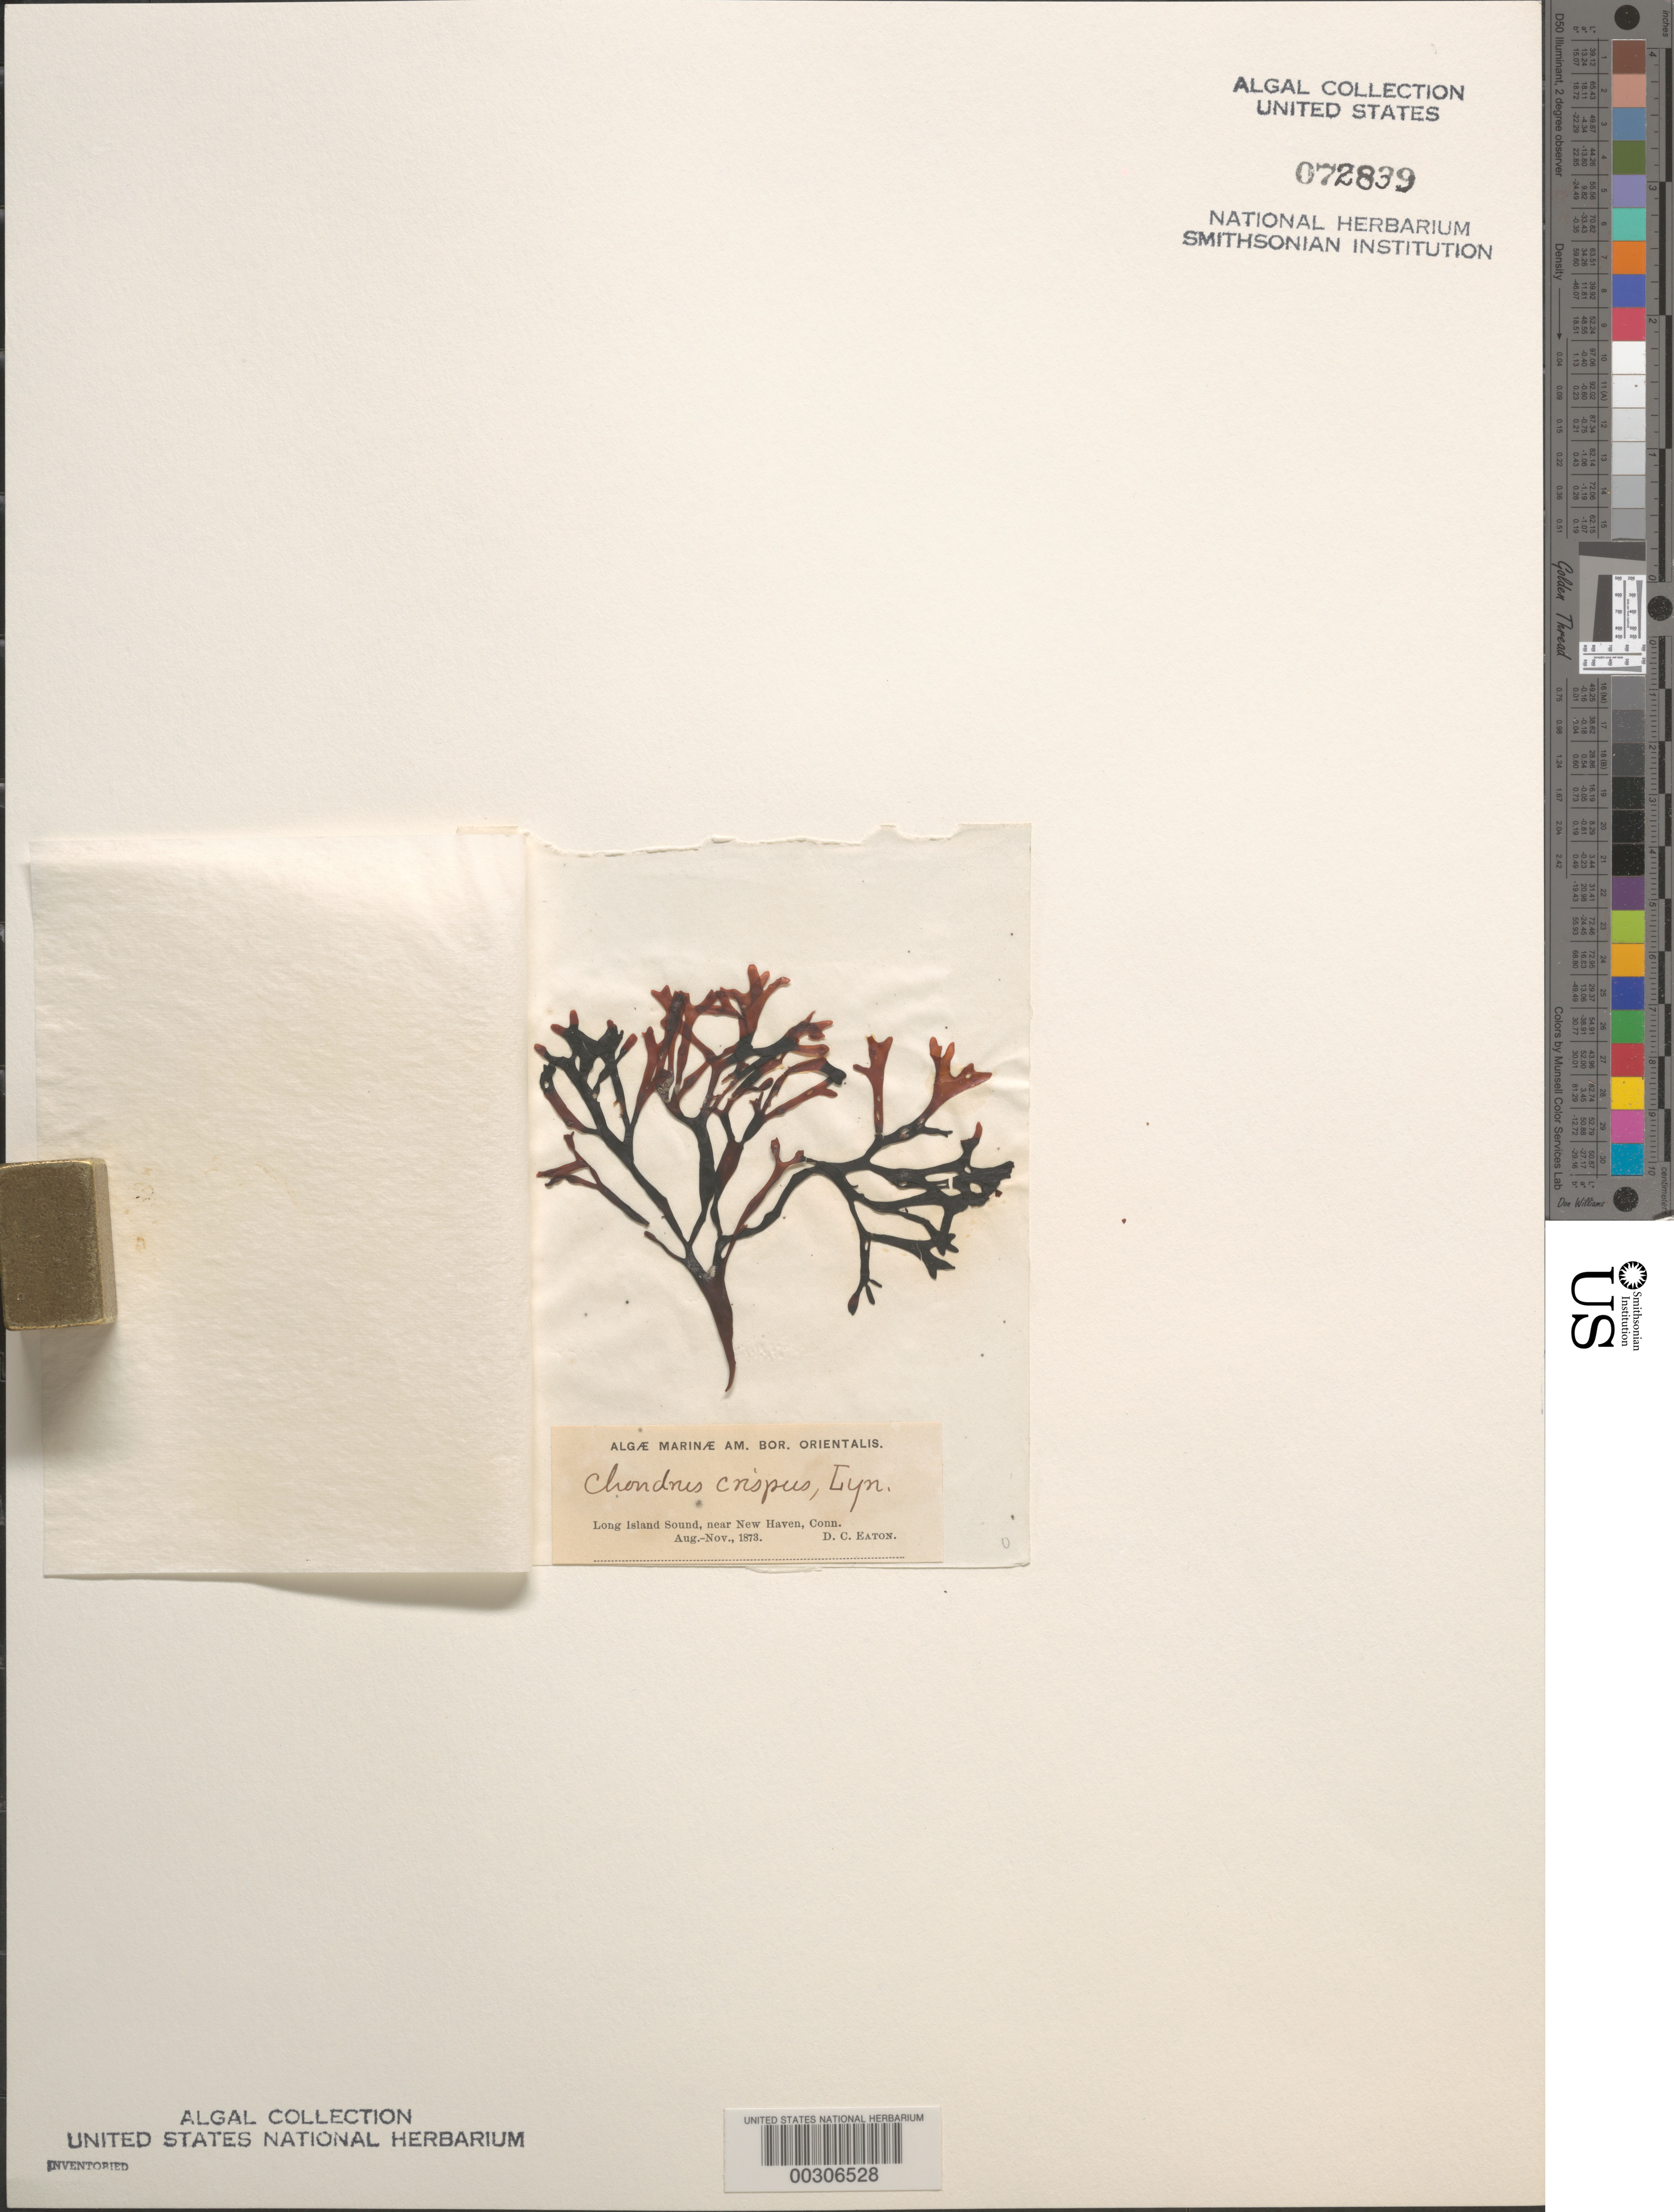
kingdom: Plantae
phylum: Rhodophyta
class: Florideophyceae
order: Gigartinales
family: Gigartinaceae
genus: Chondrus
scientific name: Chondrus crispus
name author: Stackh.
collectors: D. C. Eaton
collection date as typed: Aug 1873 TO -- Nov 1873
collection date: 1873-08/1873-11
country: United States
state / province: Connecticut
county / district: New Haven County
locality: Long Island Sound near New Haven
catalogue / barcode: US 72839